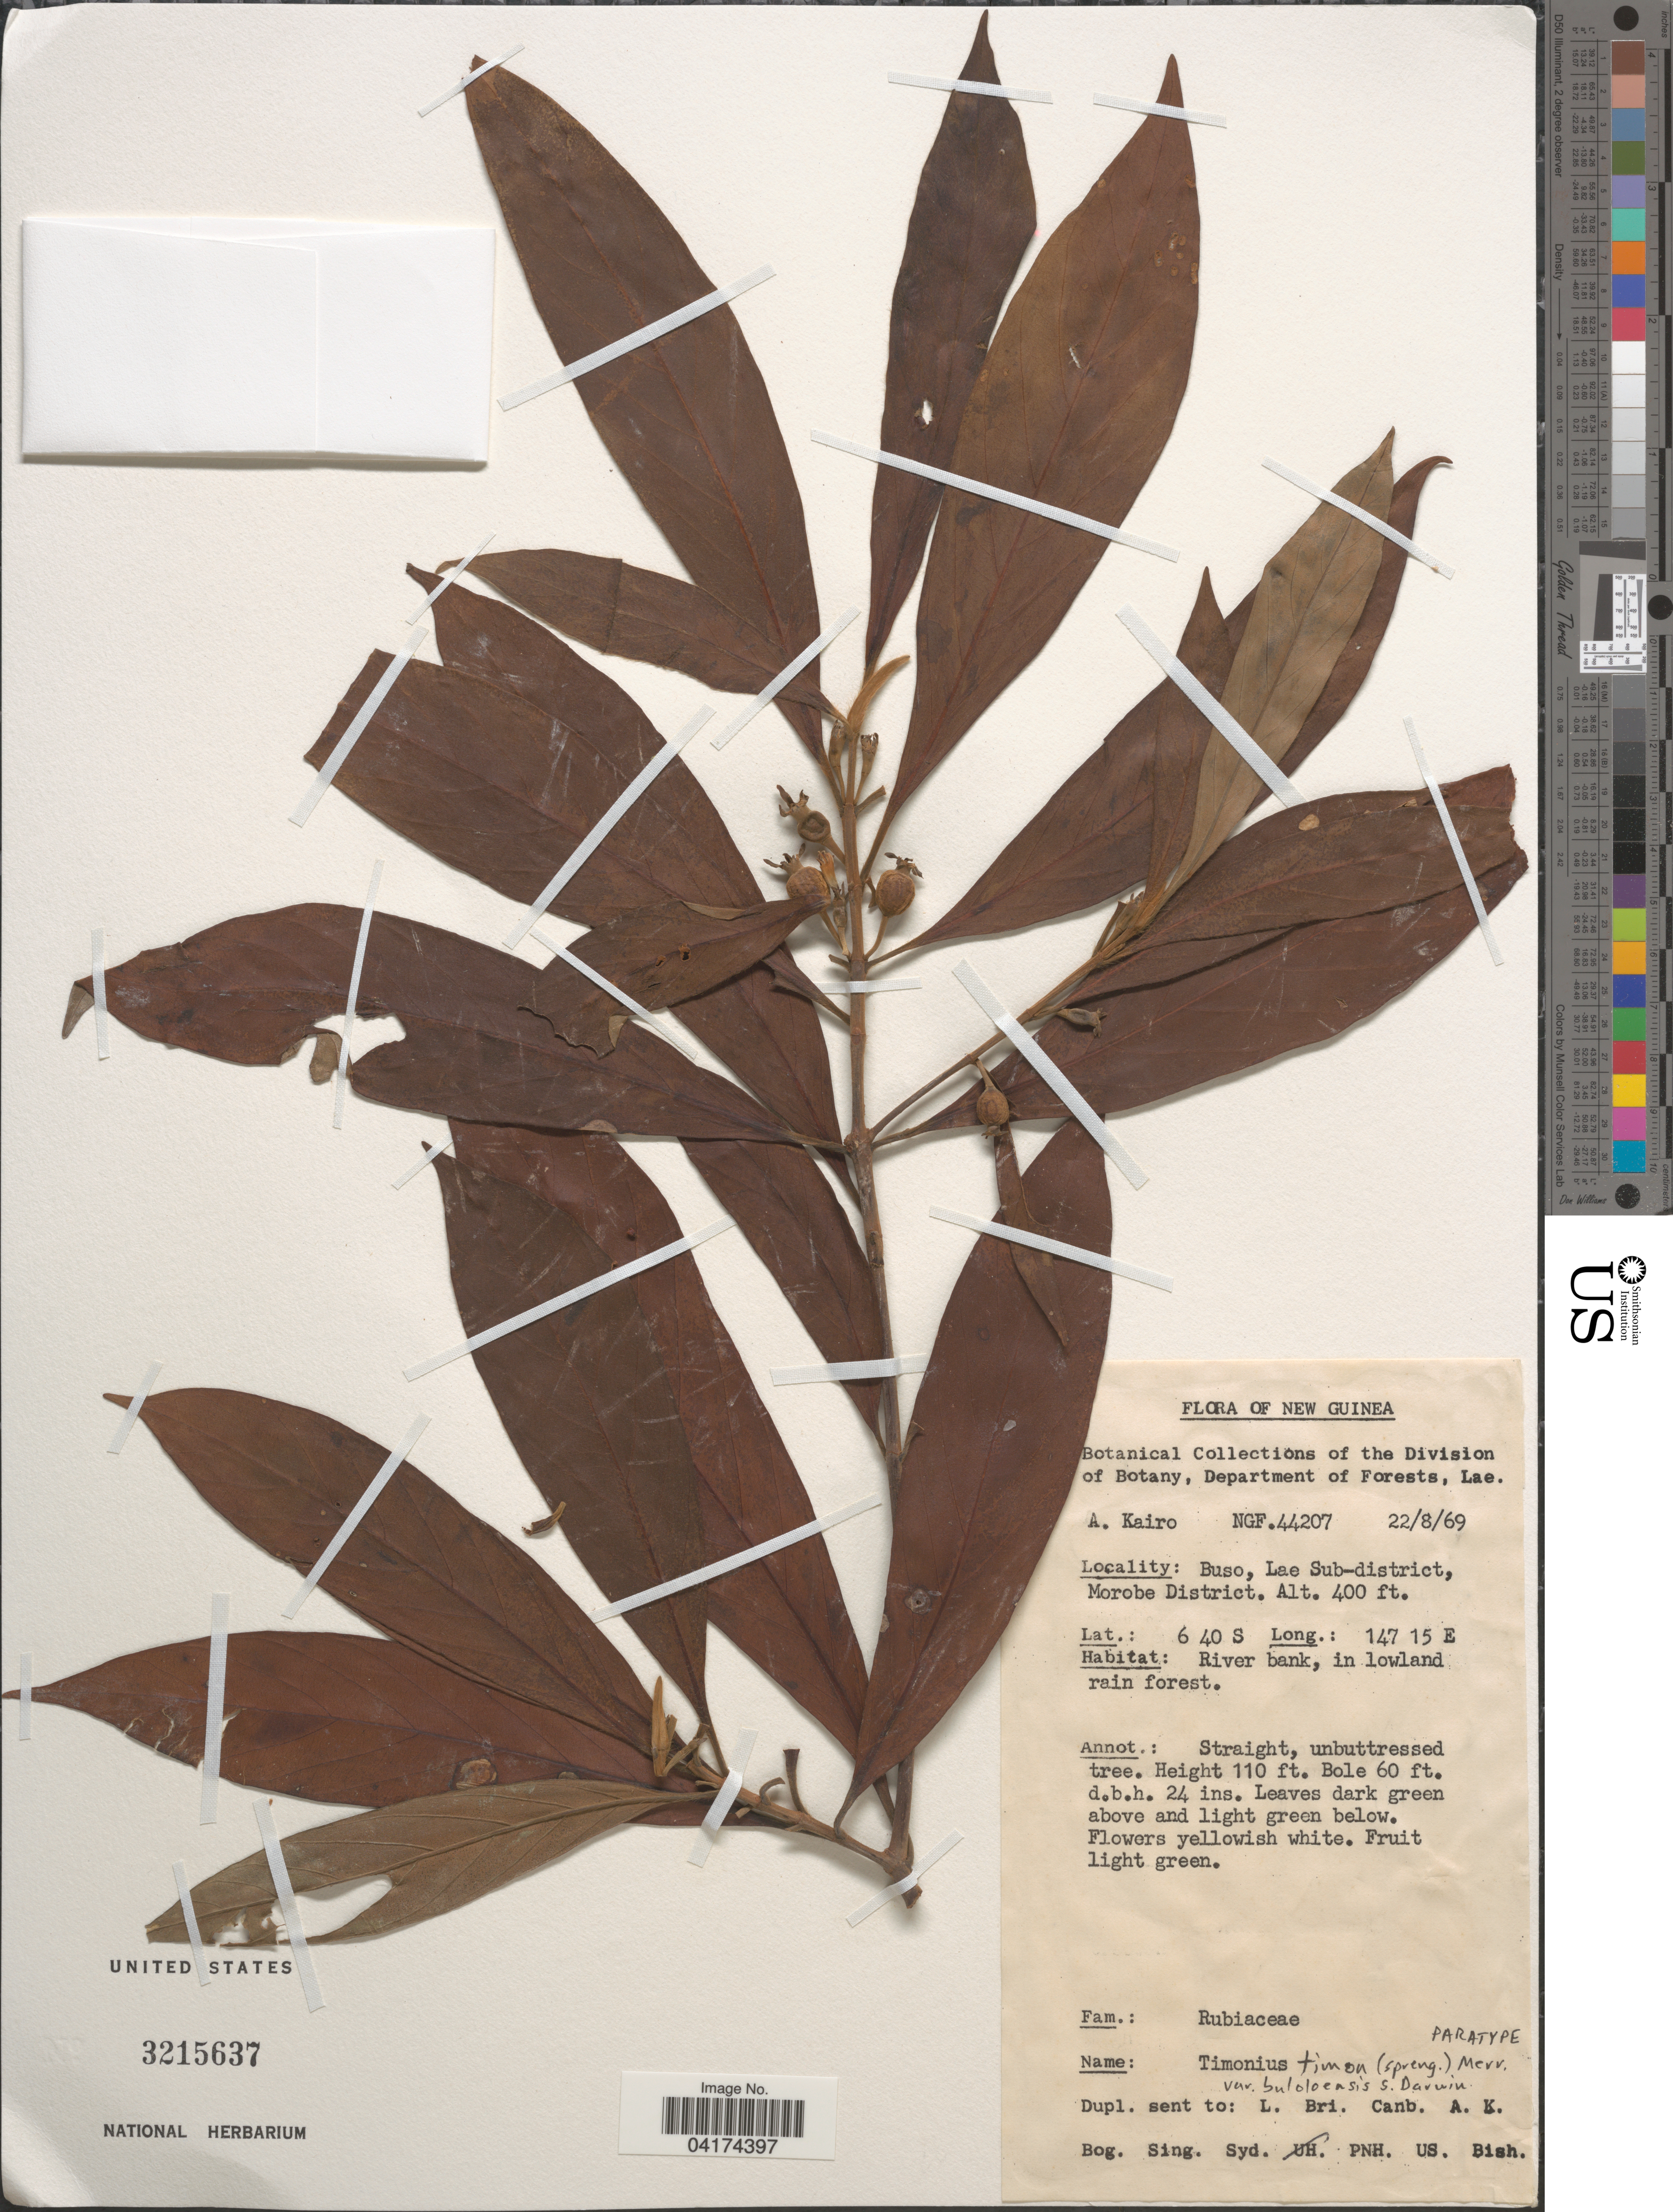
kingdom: Plantae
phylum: Tracheophyta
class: Magnoliopsida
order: Gentianales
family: Rubiaceae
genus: Timonius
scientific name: Timonius timon var. buloloensis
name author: S.P. Darwin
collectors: A. Kairo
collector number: NGF44207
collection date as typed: Transcribed d/m/y: 22/8/69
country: Papua New Guinea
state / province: Morobe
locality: New Guinea. Buso, Lae Sub-district, Morobe District.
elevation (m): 122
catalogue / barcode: US 3215637